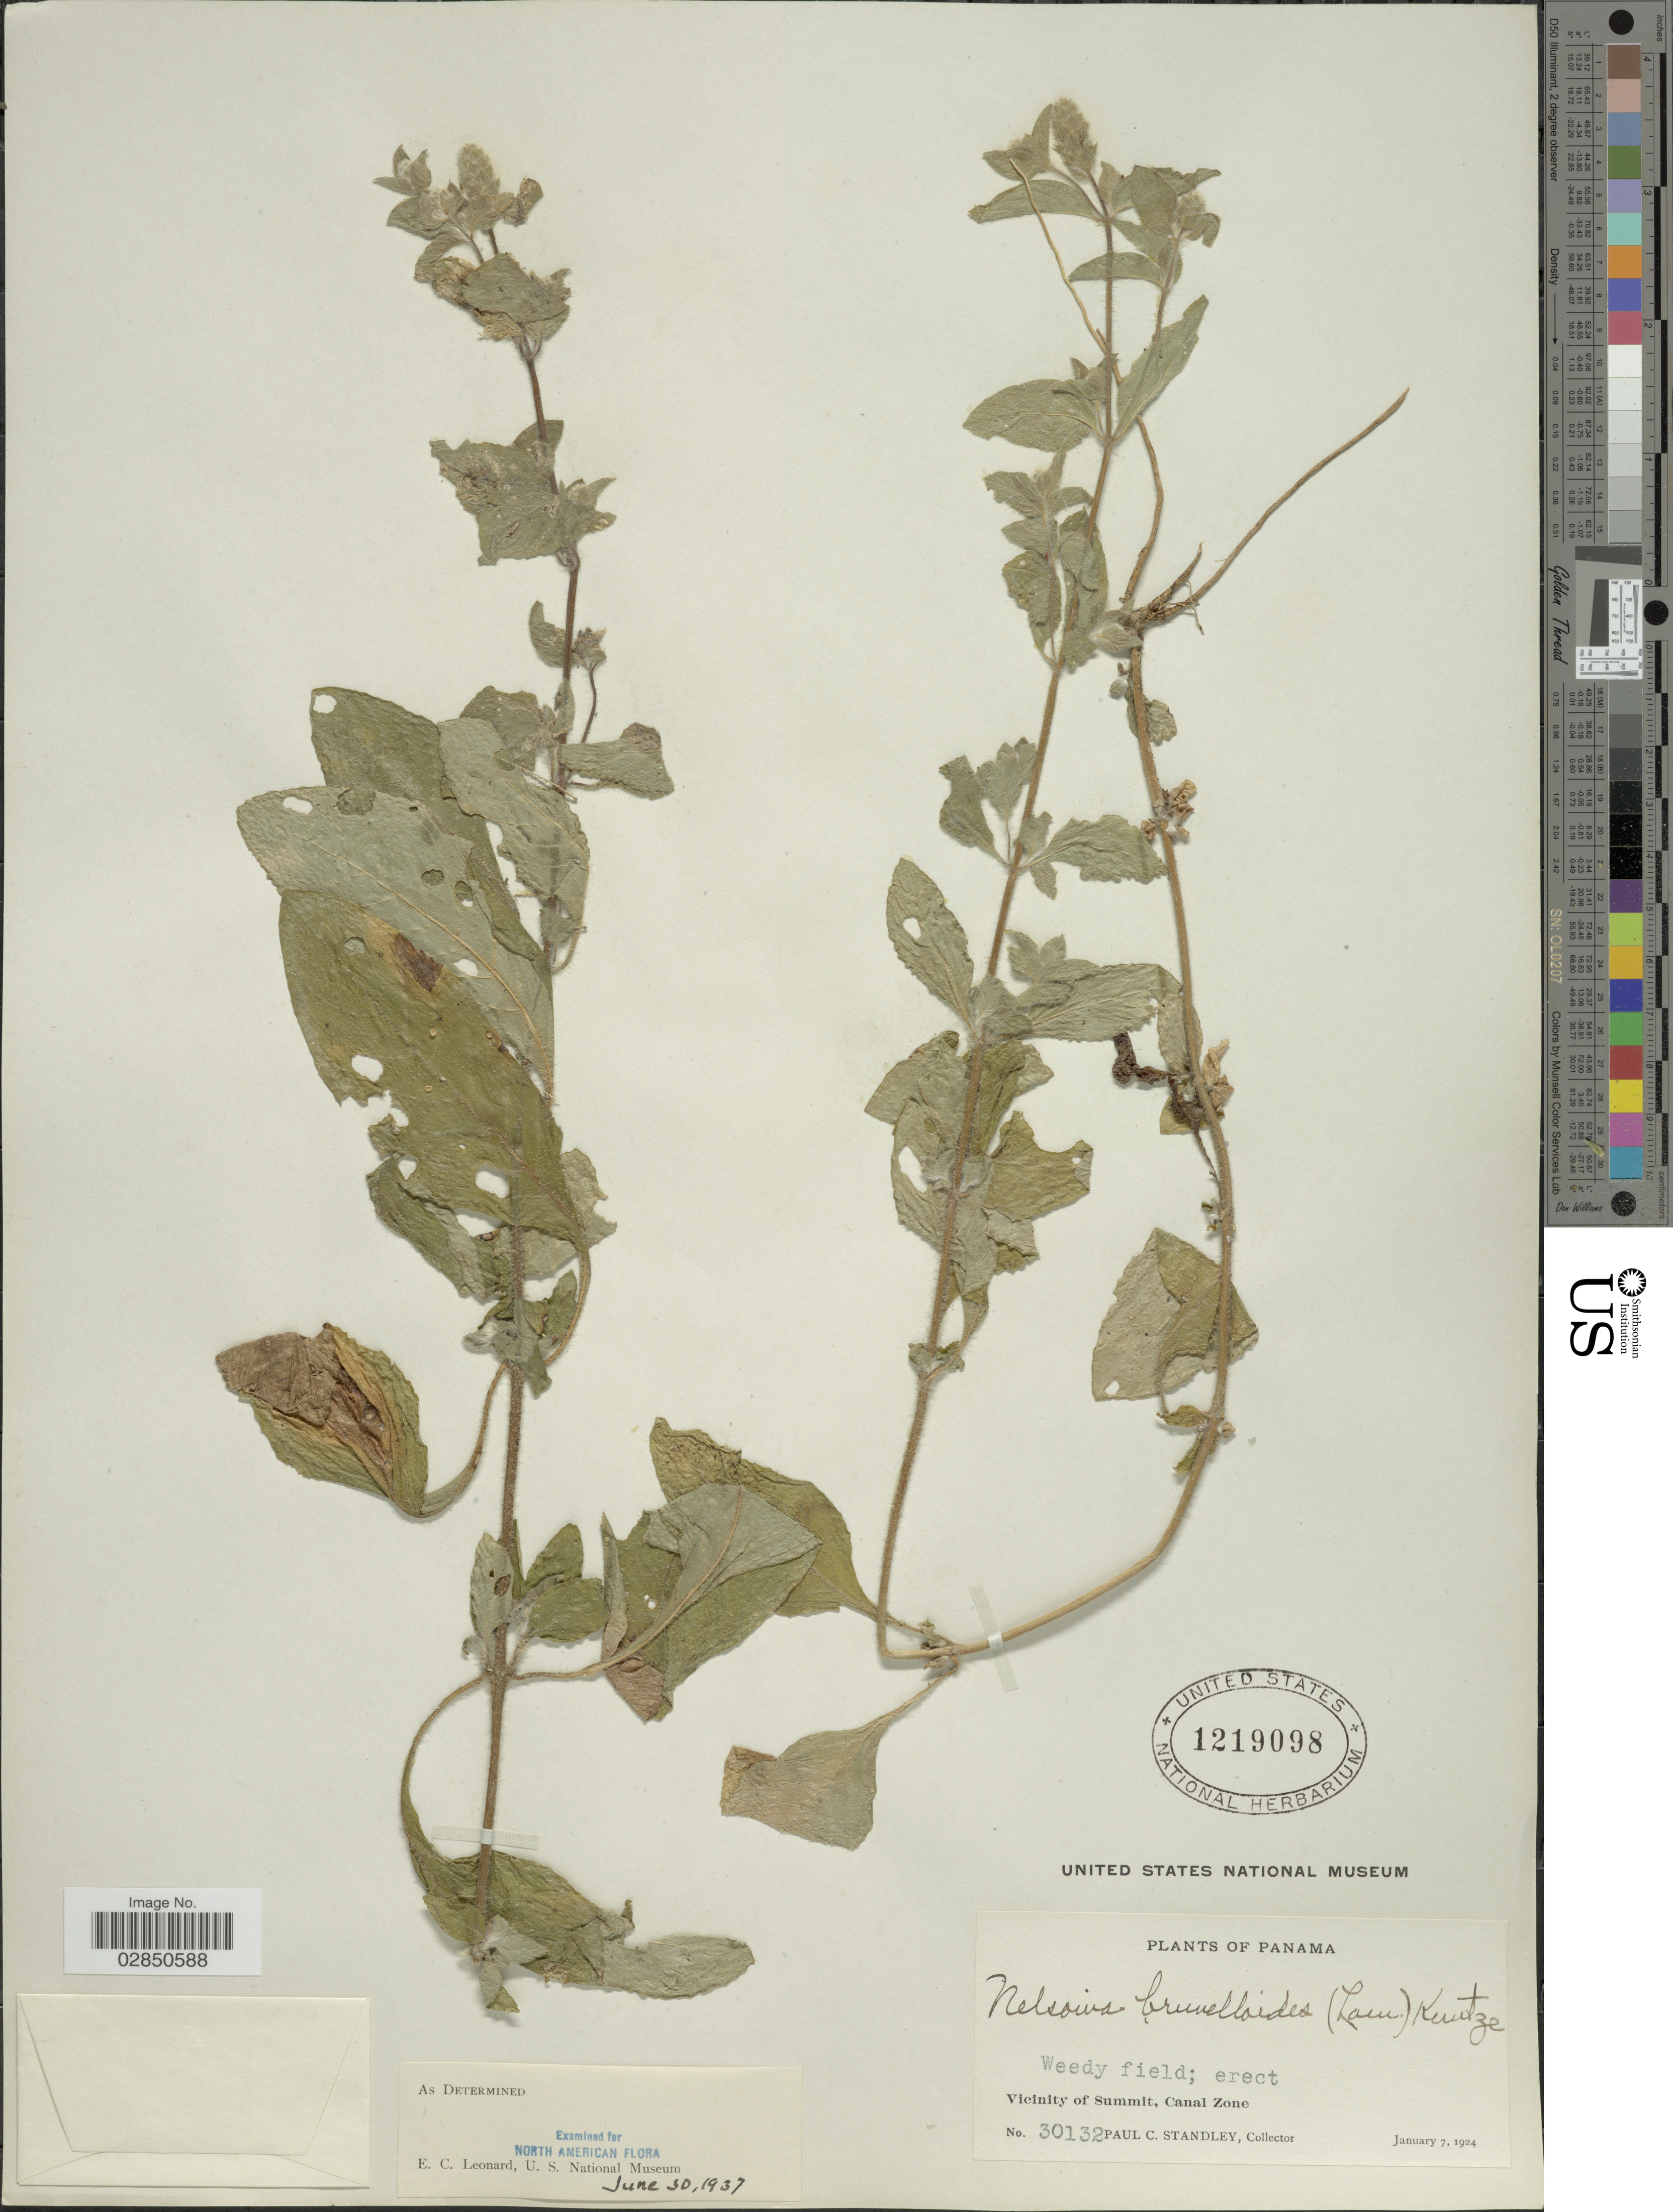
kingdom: Plantae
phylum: Tracheophyta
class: Magnoliopsida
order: Lamiales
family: Acanthaceae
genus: Nelsonia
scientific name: Nelsonia brunelloides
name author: (Lam.) Kuntze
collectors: P. C. Standley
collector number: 30132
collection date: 1924-01-07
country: Panama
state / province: Colón / Panamá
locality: Vicinity of Summit, Canal Zone.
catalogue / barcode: US 1219098